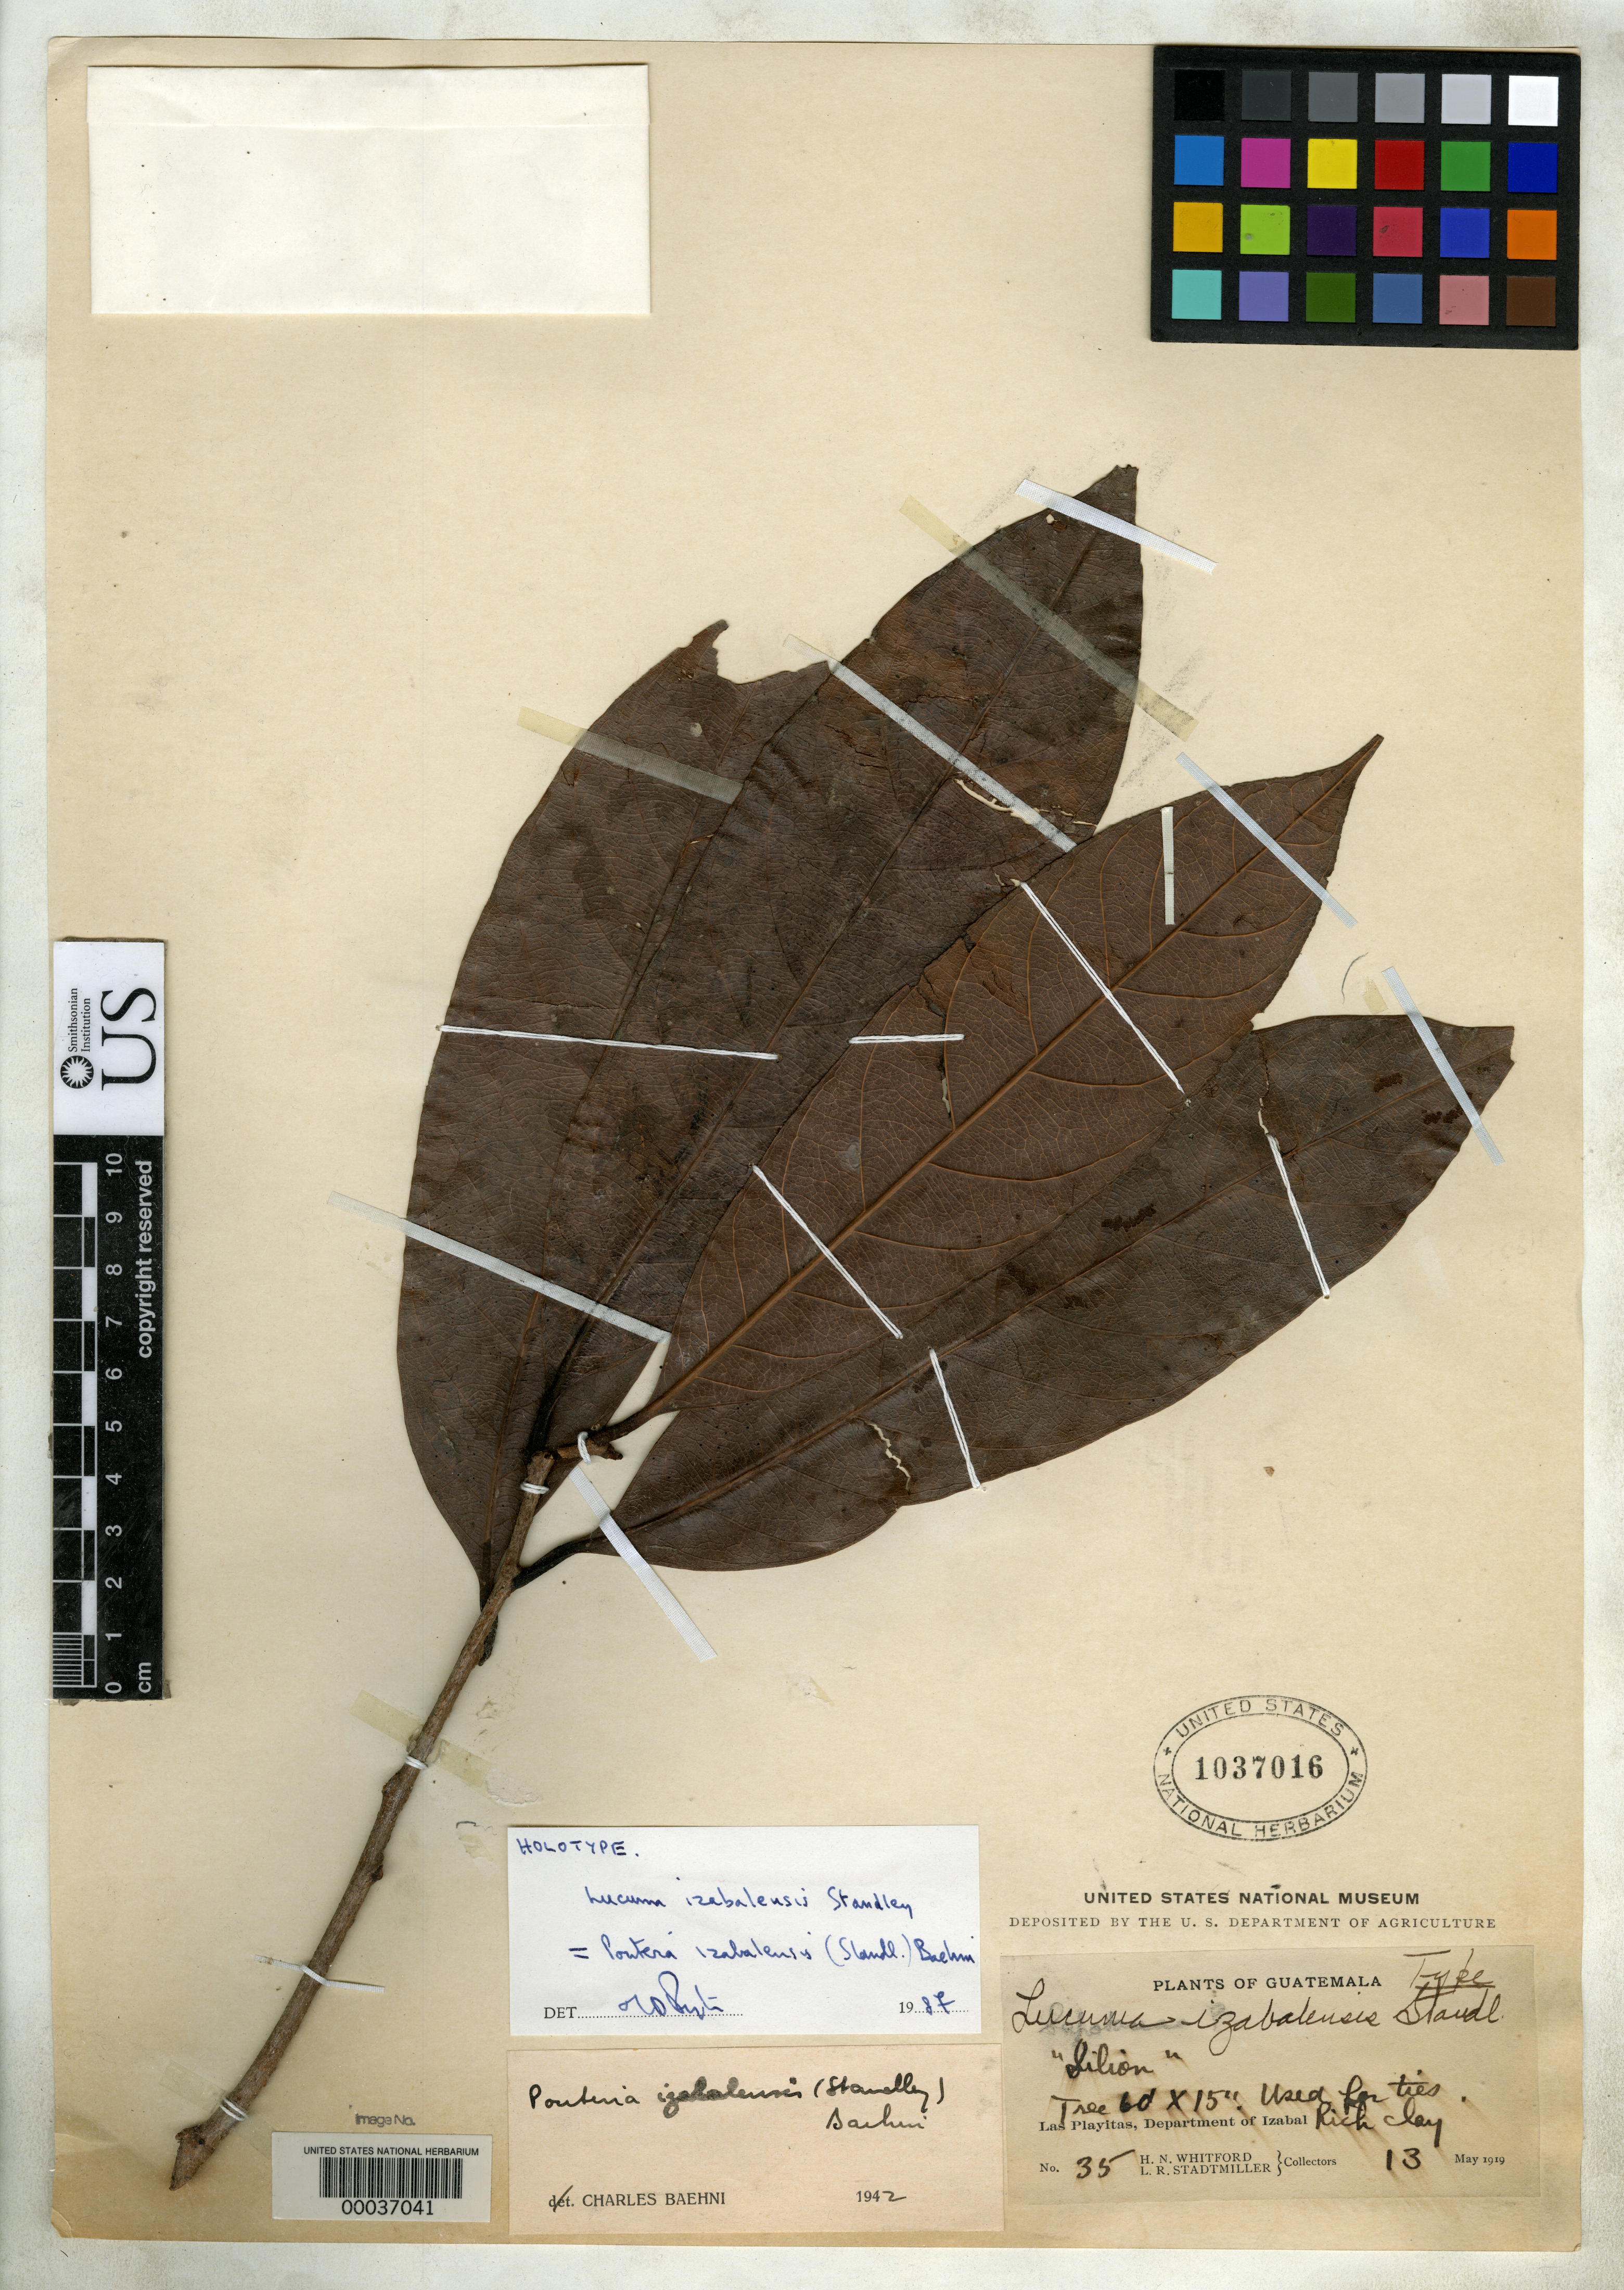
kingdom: Plantae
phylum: Tracheophyta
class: Magnoliopsida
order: Ericales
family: Sapotaceae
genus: Lucuma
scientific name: Lucuma izabalensis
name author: Standl.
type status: Holotype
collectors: H. N. Whitford & L. Stadtmiller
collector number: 35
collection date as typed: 13 May 1919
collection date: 1919-05-13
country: Guatemala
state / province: Izabal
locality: Las Playitas.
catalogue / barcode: US 1037016